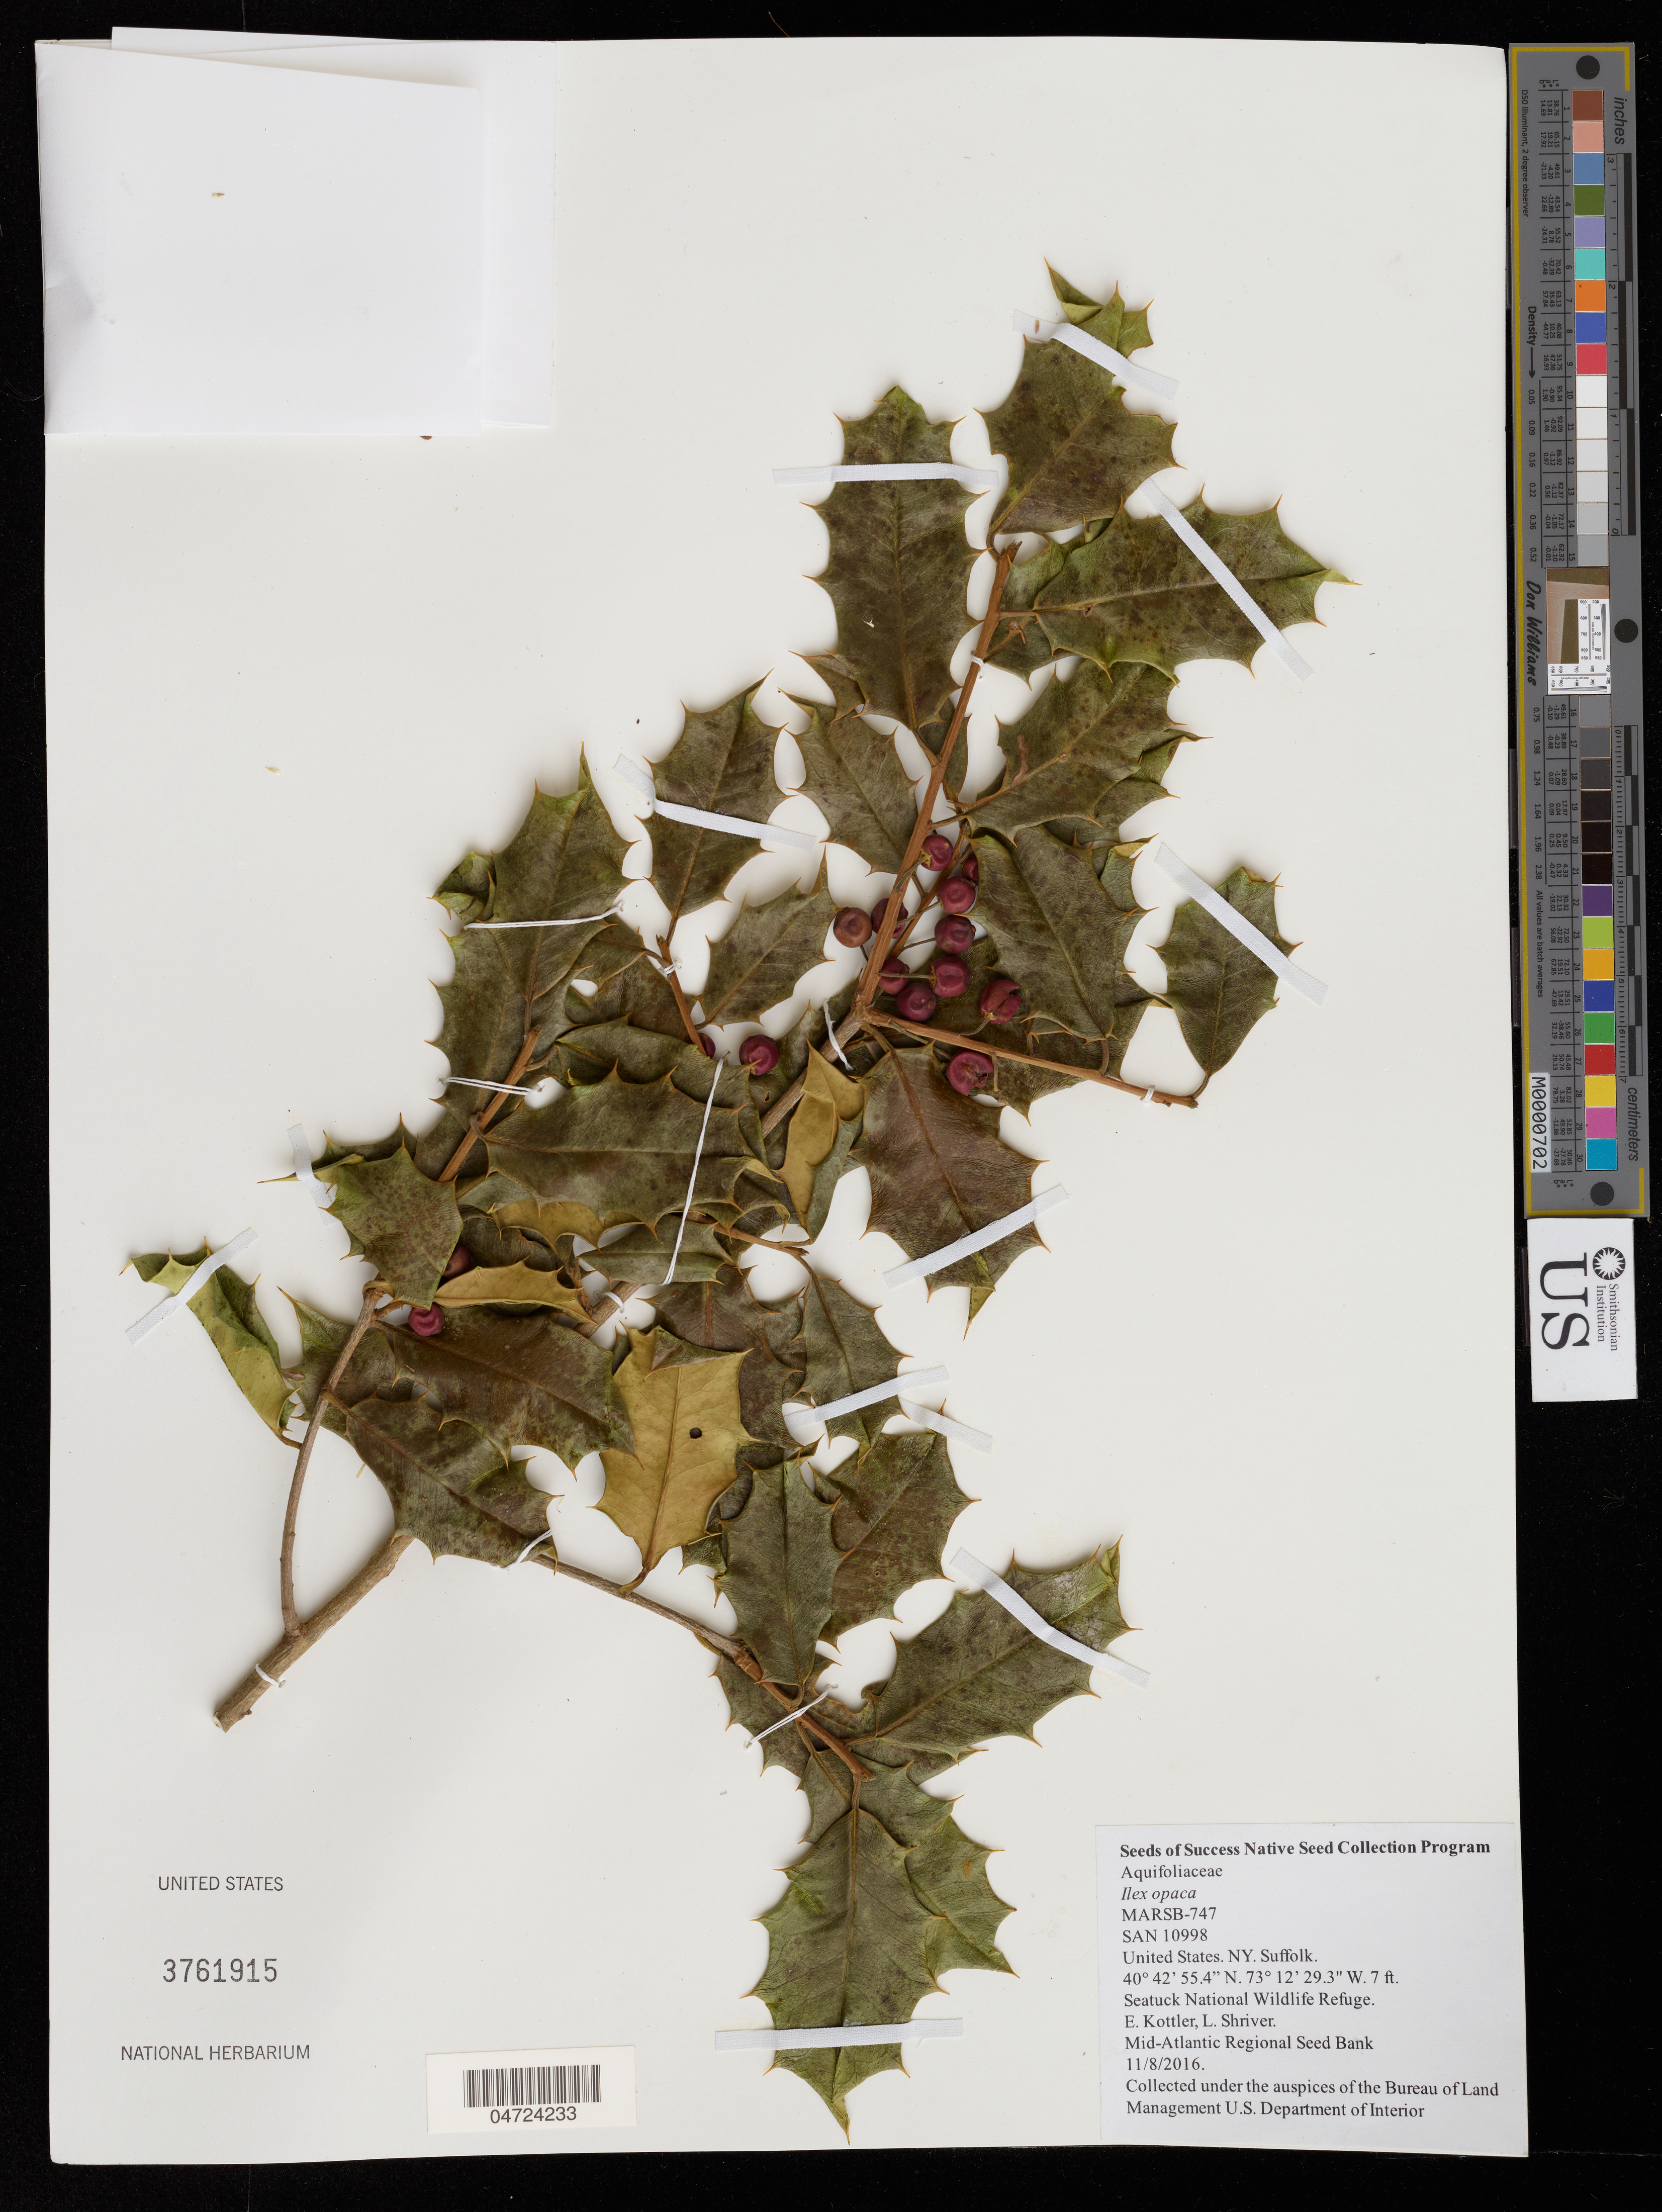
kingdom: Plantae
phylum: Tracheophyta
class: Magnoliopsida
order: Aquifoliales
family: Aquifoliaceae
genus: Ilex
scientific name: Ilex opaca var. subintegra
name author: (Weath.) Rehder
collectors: E. Kottler & L. Shriver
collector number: MARSB-747/SAN10998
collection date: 2016-11-08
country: United States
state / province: New York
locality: Suffolk. Seatuck National Wildlife Refuge.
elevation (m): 2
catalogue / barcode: US 3761915